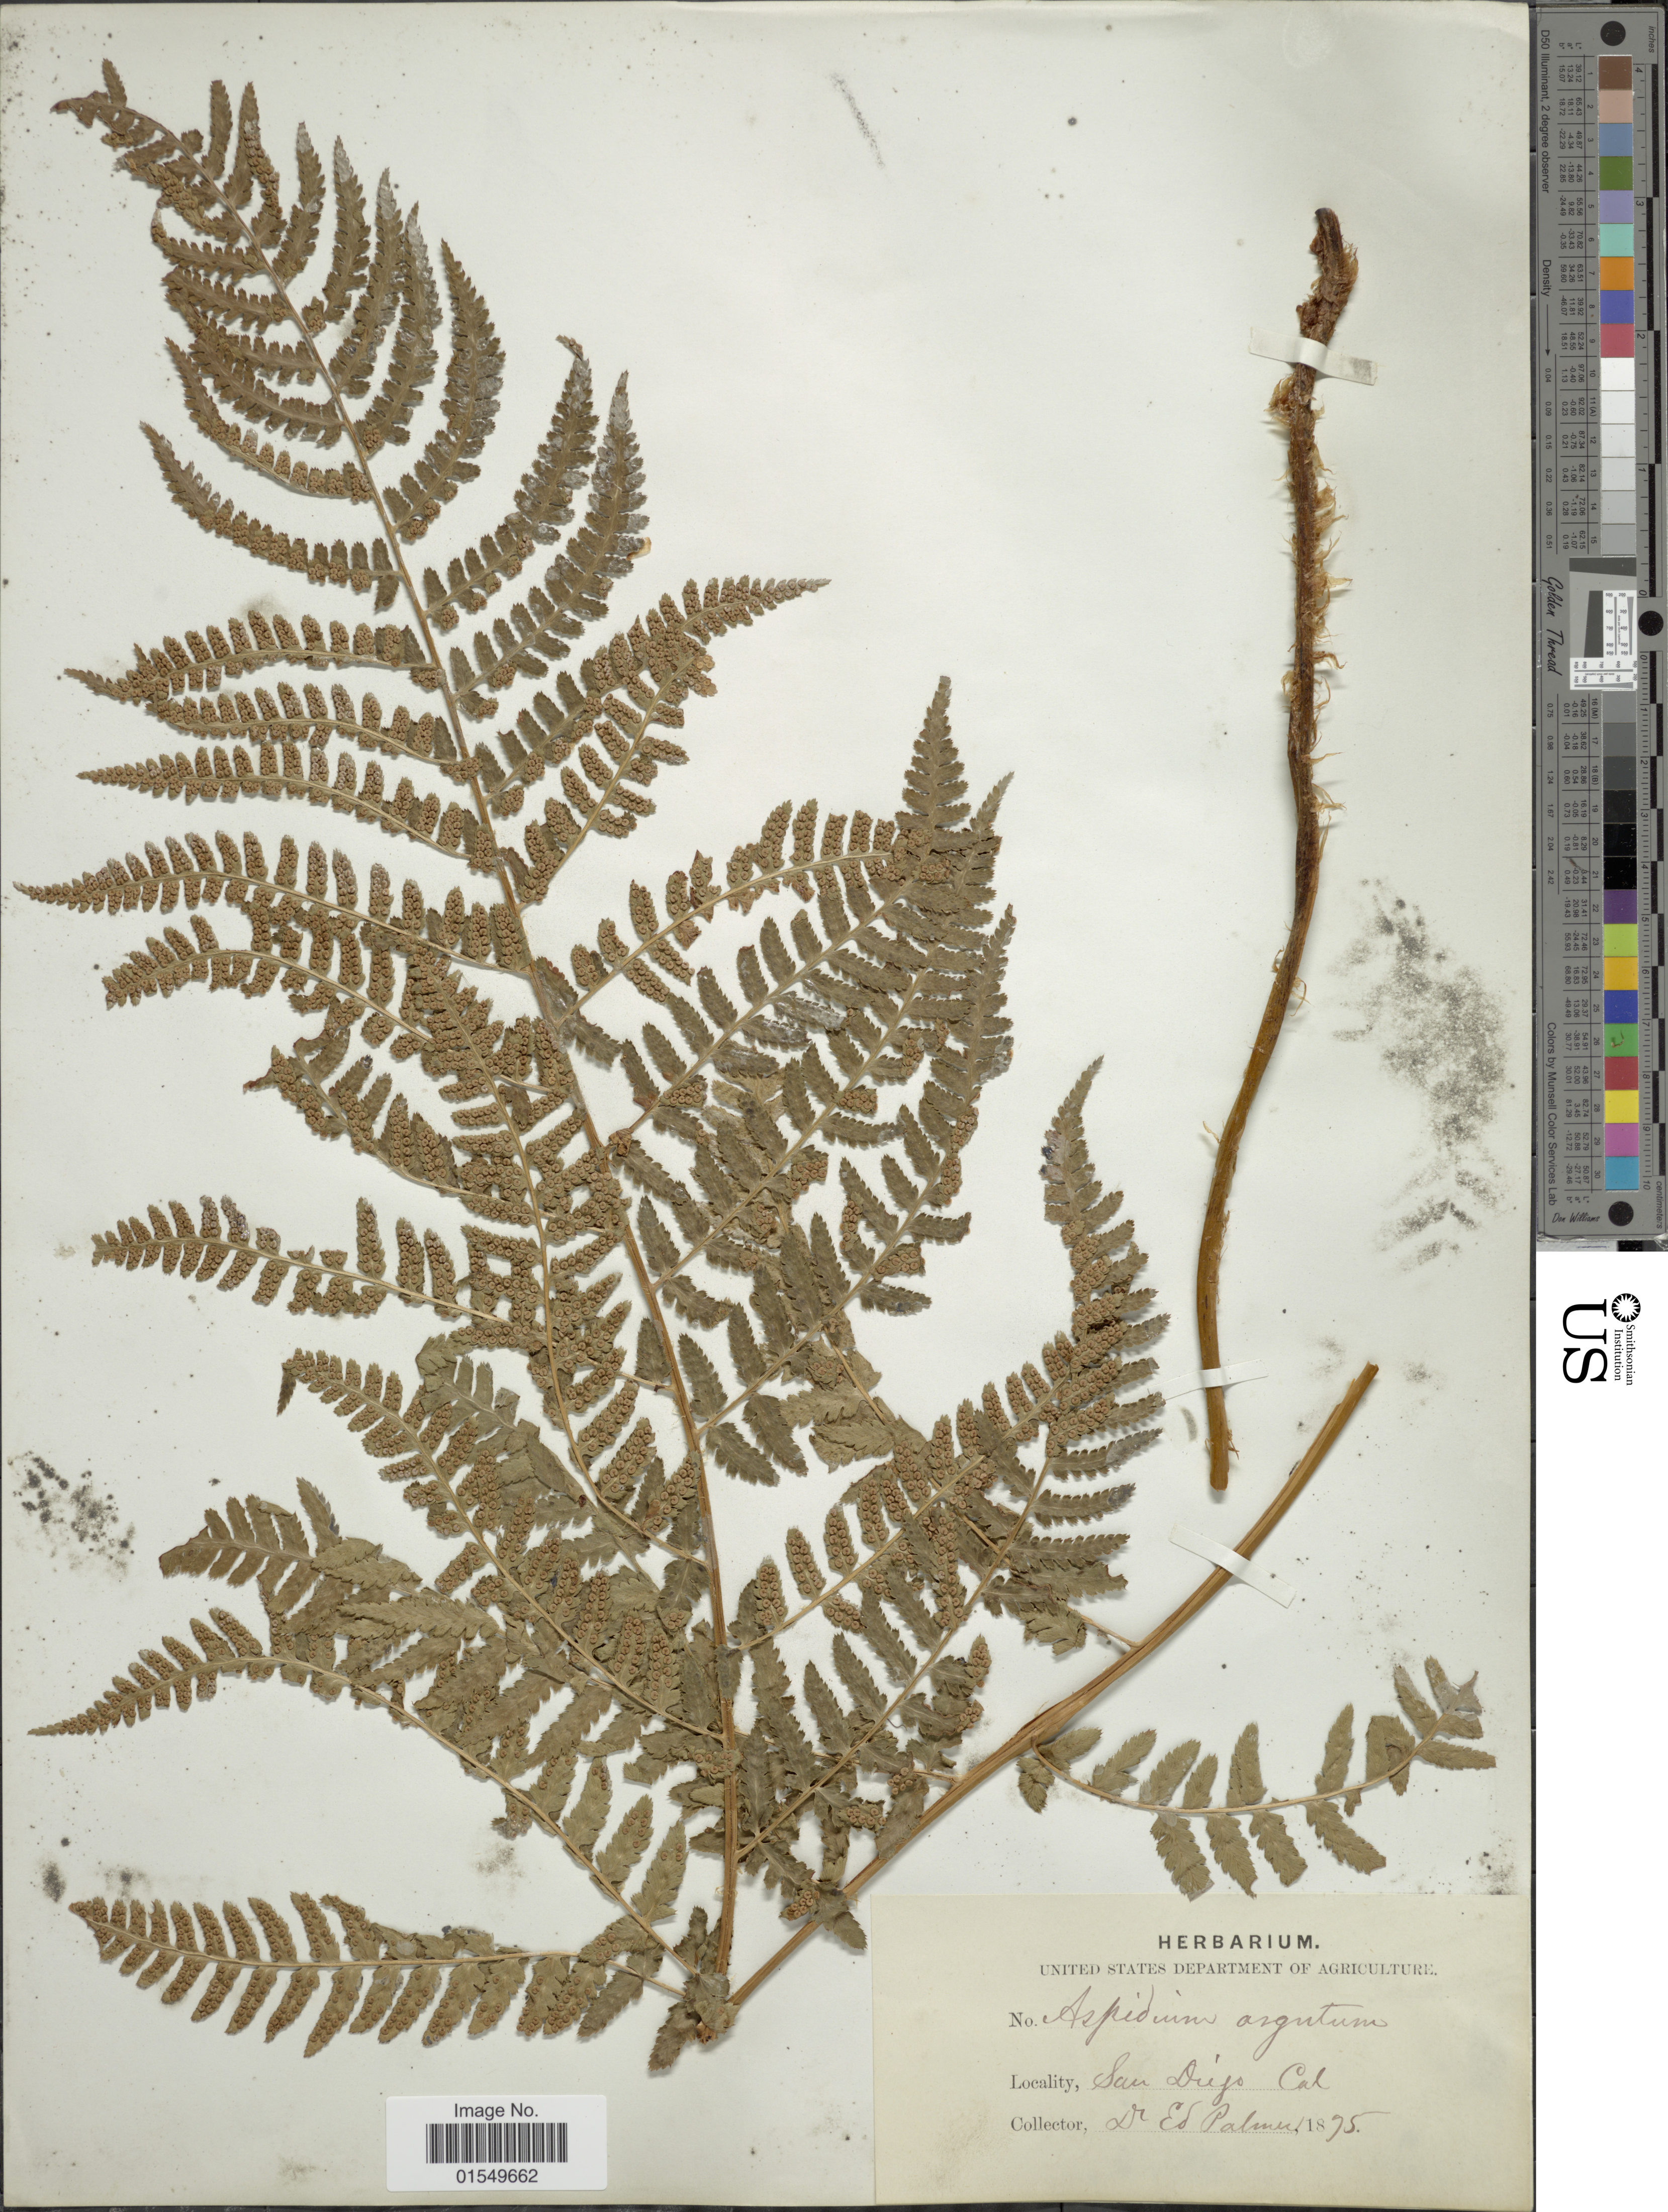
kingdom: Plantae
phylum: Tracheophyta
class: Polypodiopsida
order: Polypodiales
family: Dryopteridaceae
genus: Dryopteris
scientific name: Dryopteris arguta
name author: (Kaulf.) Maxon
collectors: E. Palmer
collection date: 1875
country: United States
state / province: California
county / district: San Diego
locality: San Diego